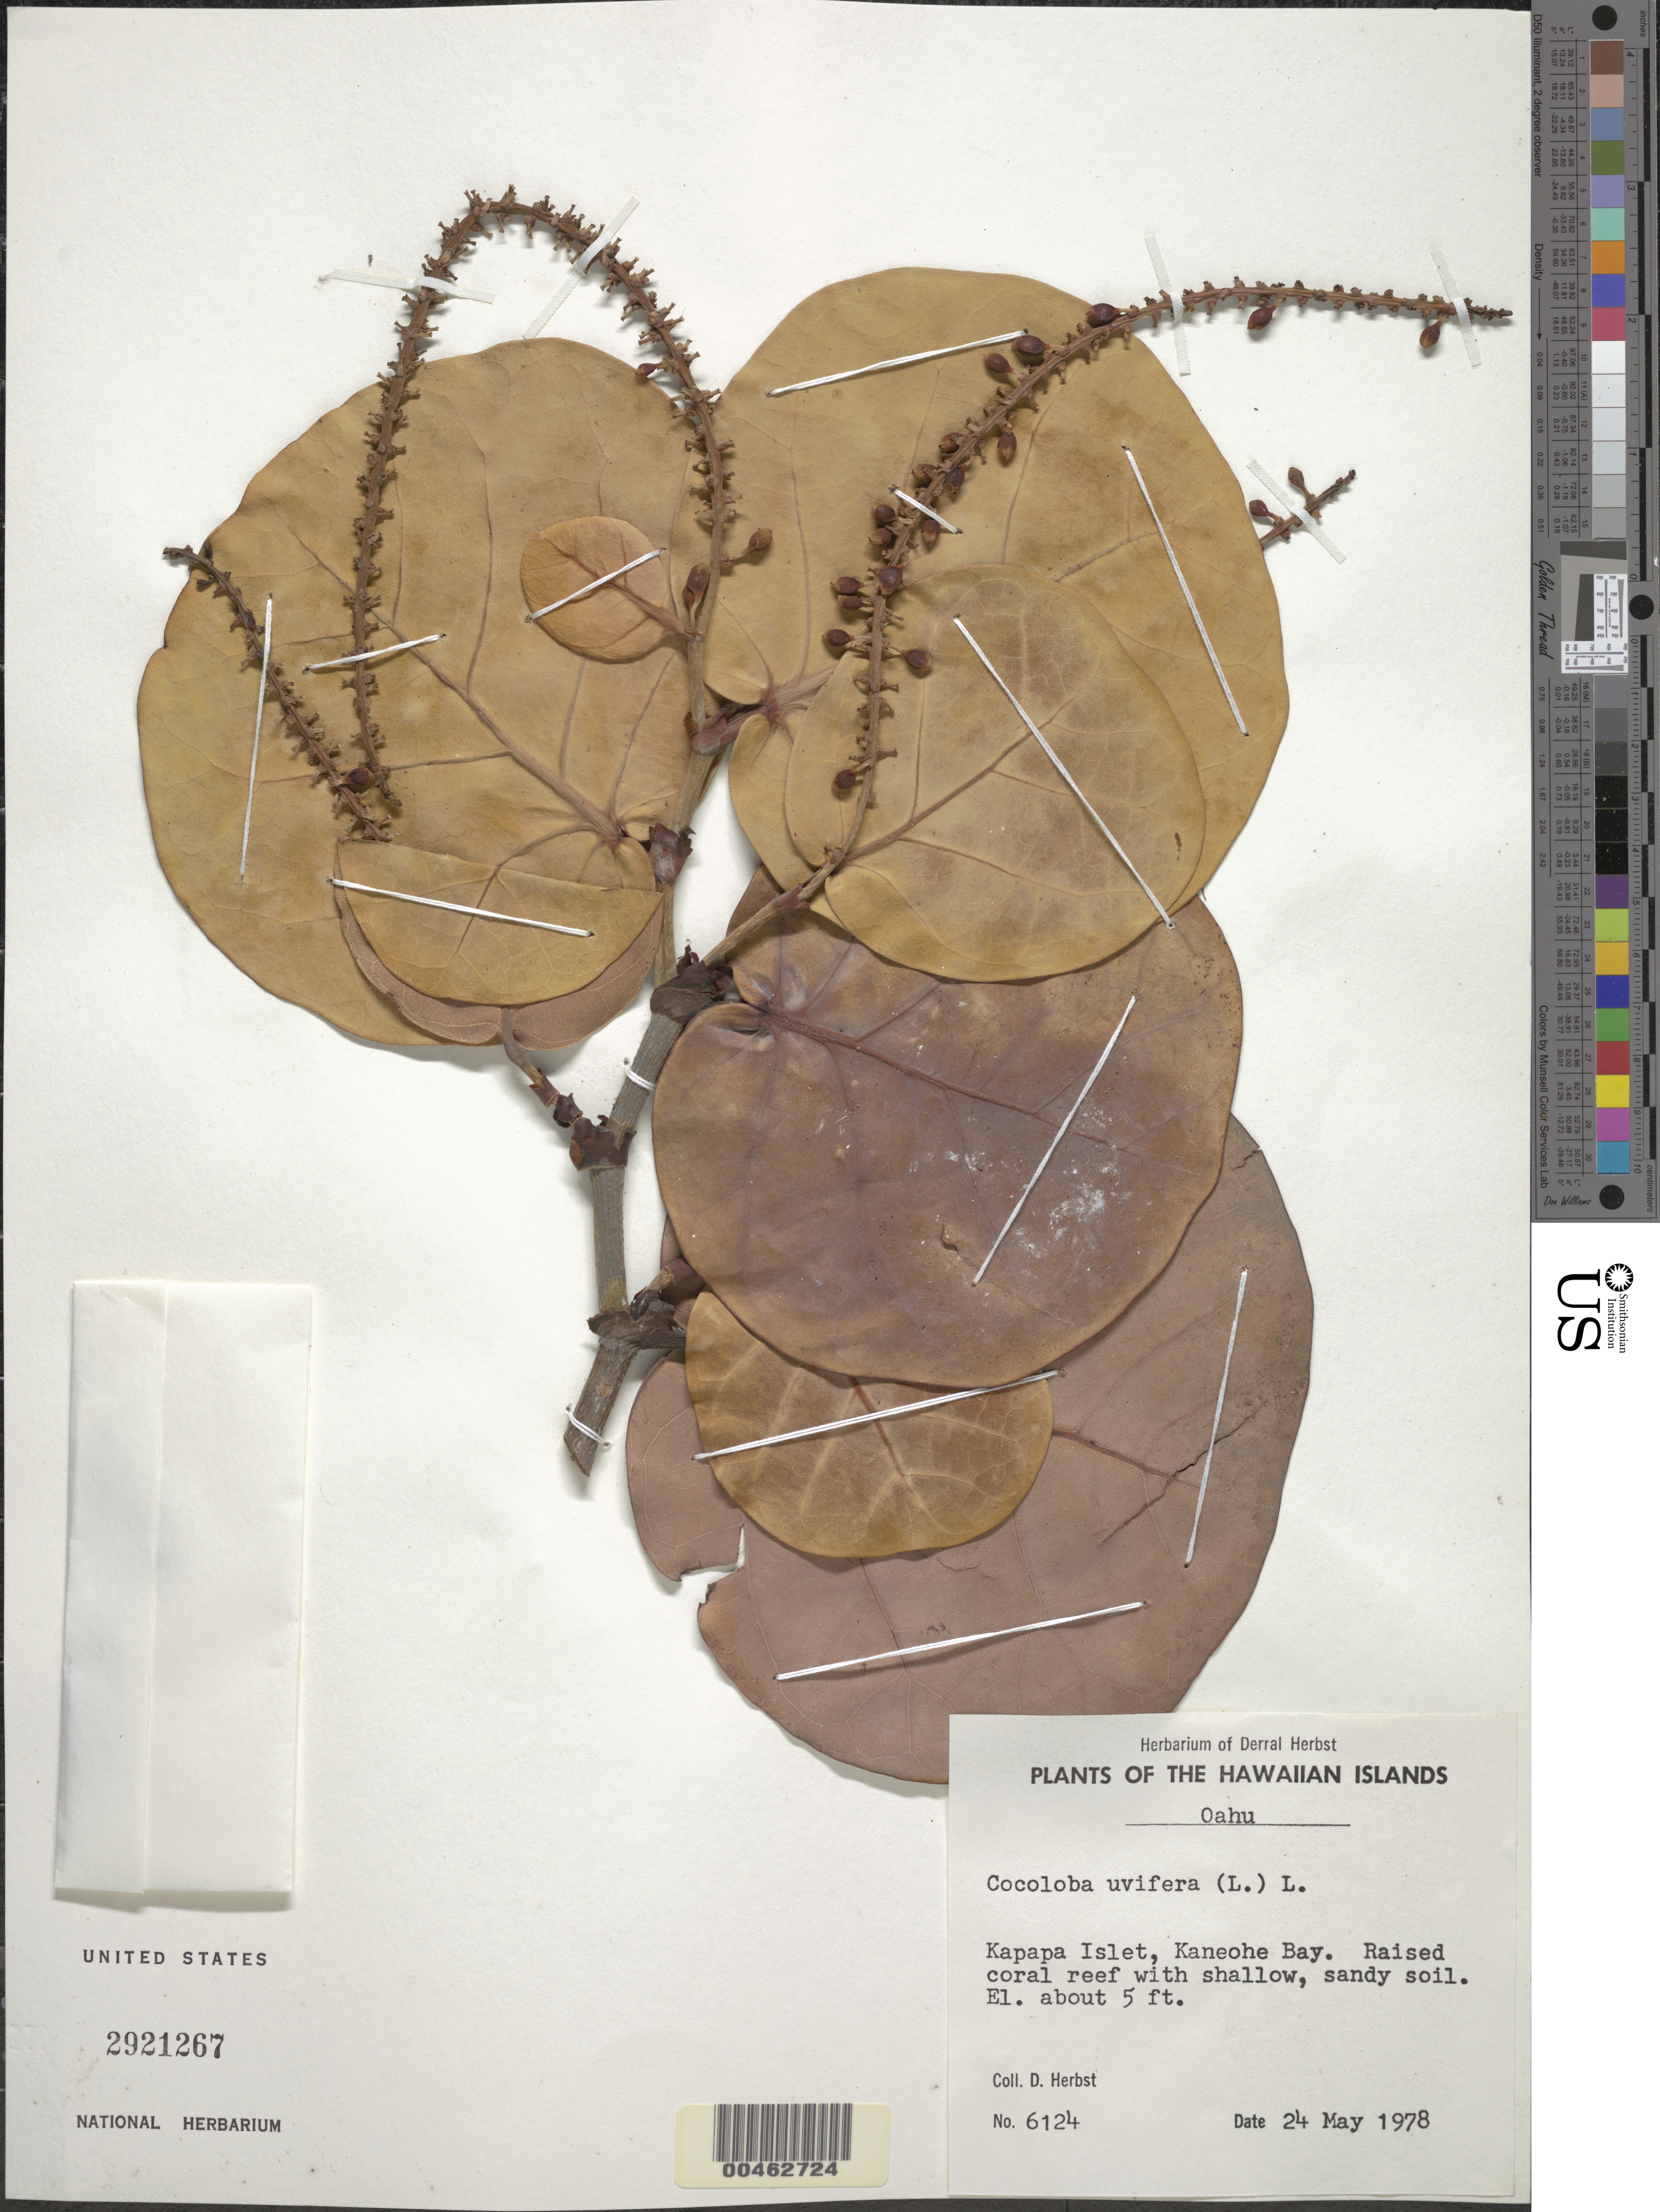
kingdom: Plantae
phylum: Tracheophyta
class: Magnoliopsida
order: Caryophyllales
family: Polygonaceae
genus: Coccoloba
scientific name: Coccoloba uvifera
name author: L.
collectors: D. R. Herbst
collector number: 6124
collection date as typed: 24 May 1978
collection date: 1978-05-24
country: United States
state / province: Hawaii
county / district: Honolulu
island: Kapapa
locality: Kaneohe Bay, Kapapa Island State Bird Refuge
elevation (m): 2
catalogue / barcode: US 2921267